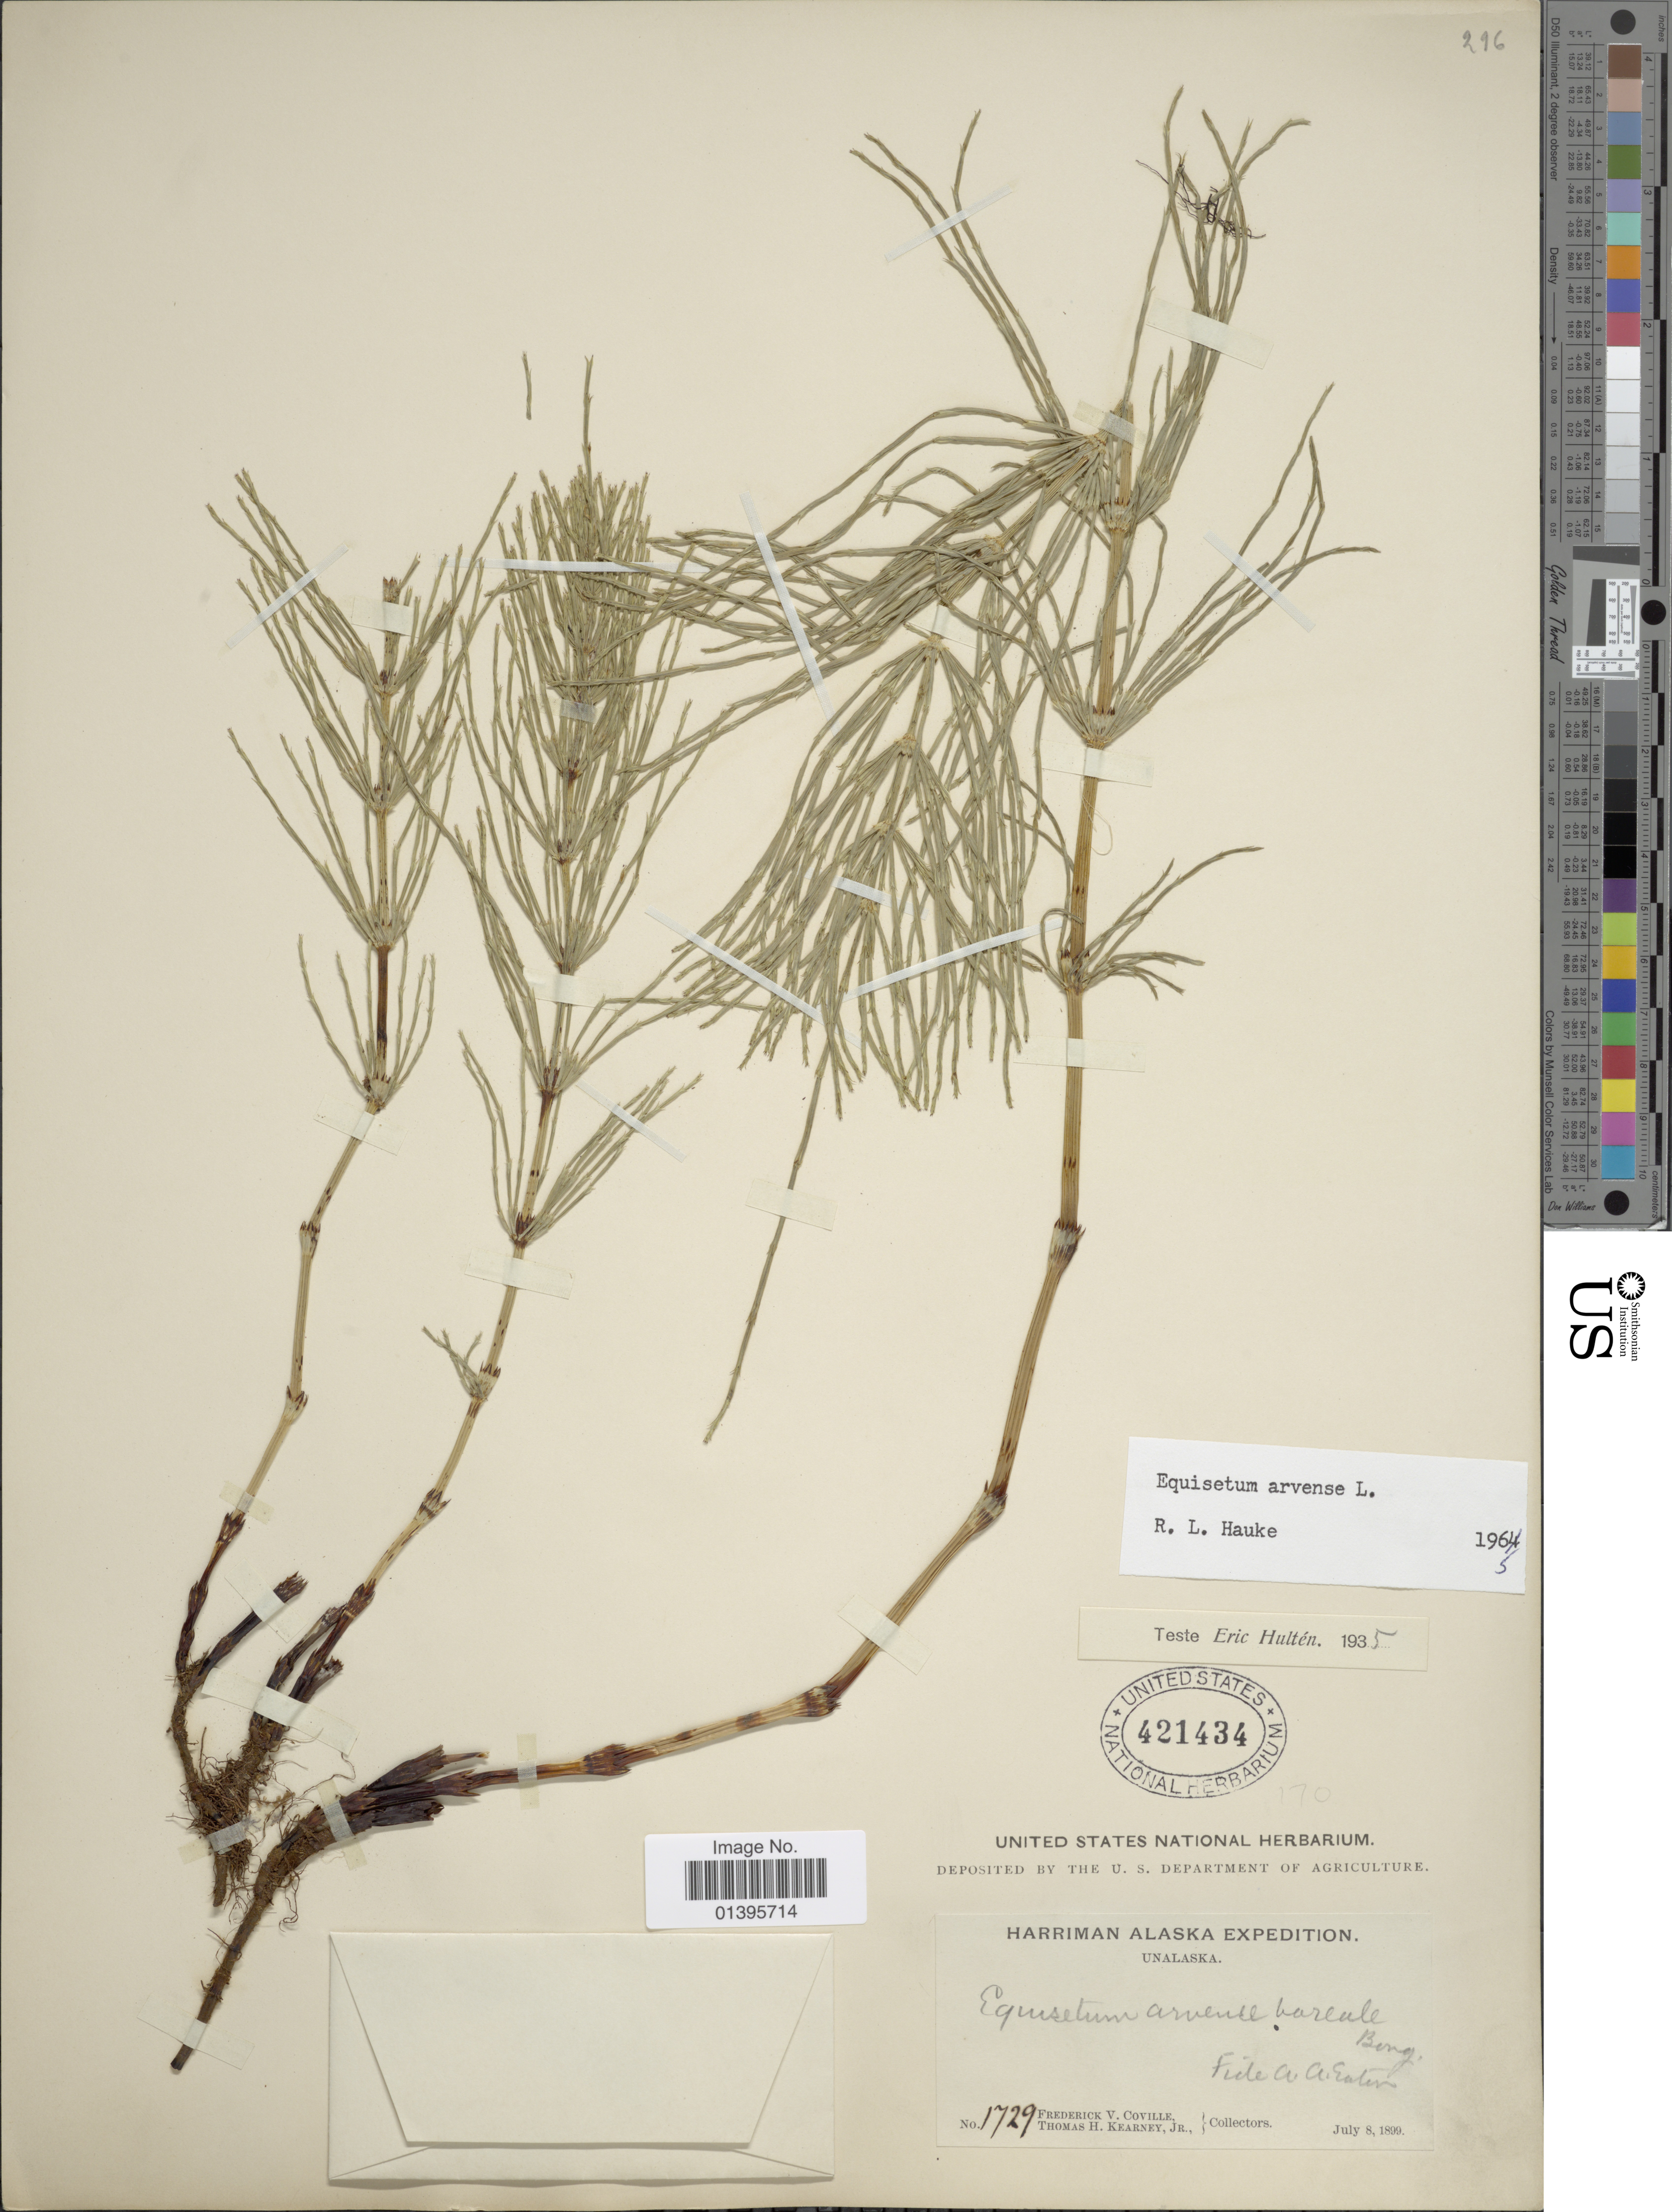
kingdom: Plantae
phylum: Tracheophyta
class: Polypodiopsida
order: Equisetales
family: Equisetaceae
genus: Equisetum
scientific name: Equisetum arvense var. boreale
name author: (Bong.) Rupr.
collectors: F. V. Coville & T. H. Kearney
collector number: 1729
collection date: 1899-07-08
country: United States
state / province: Alaska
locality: Unalaska.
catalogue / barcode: US 421434